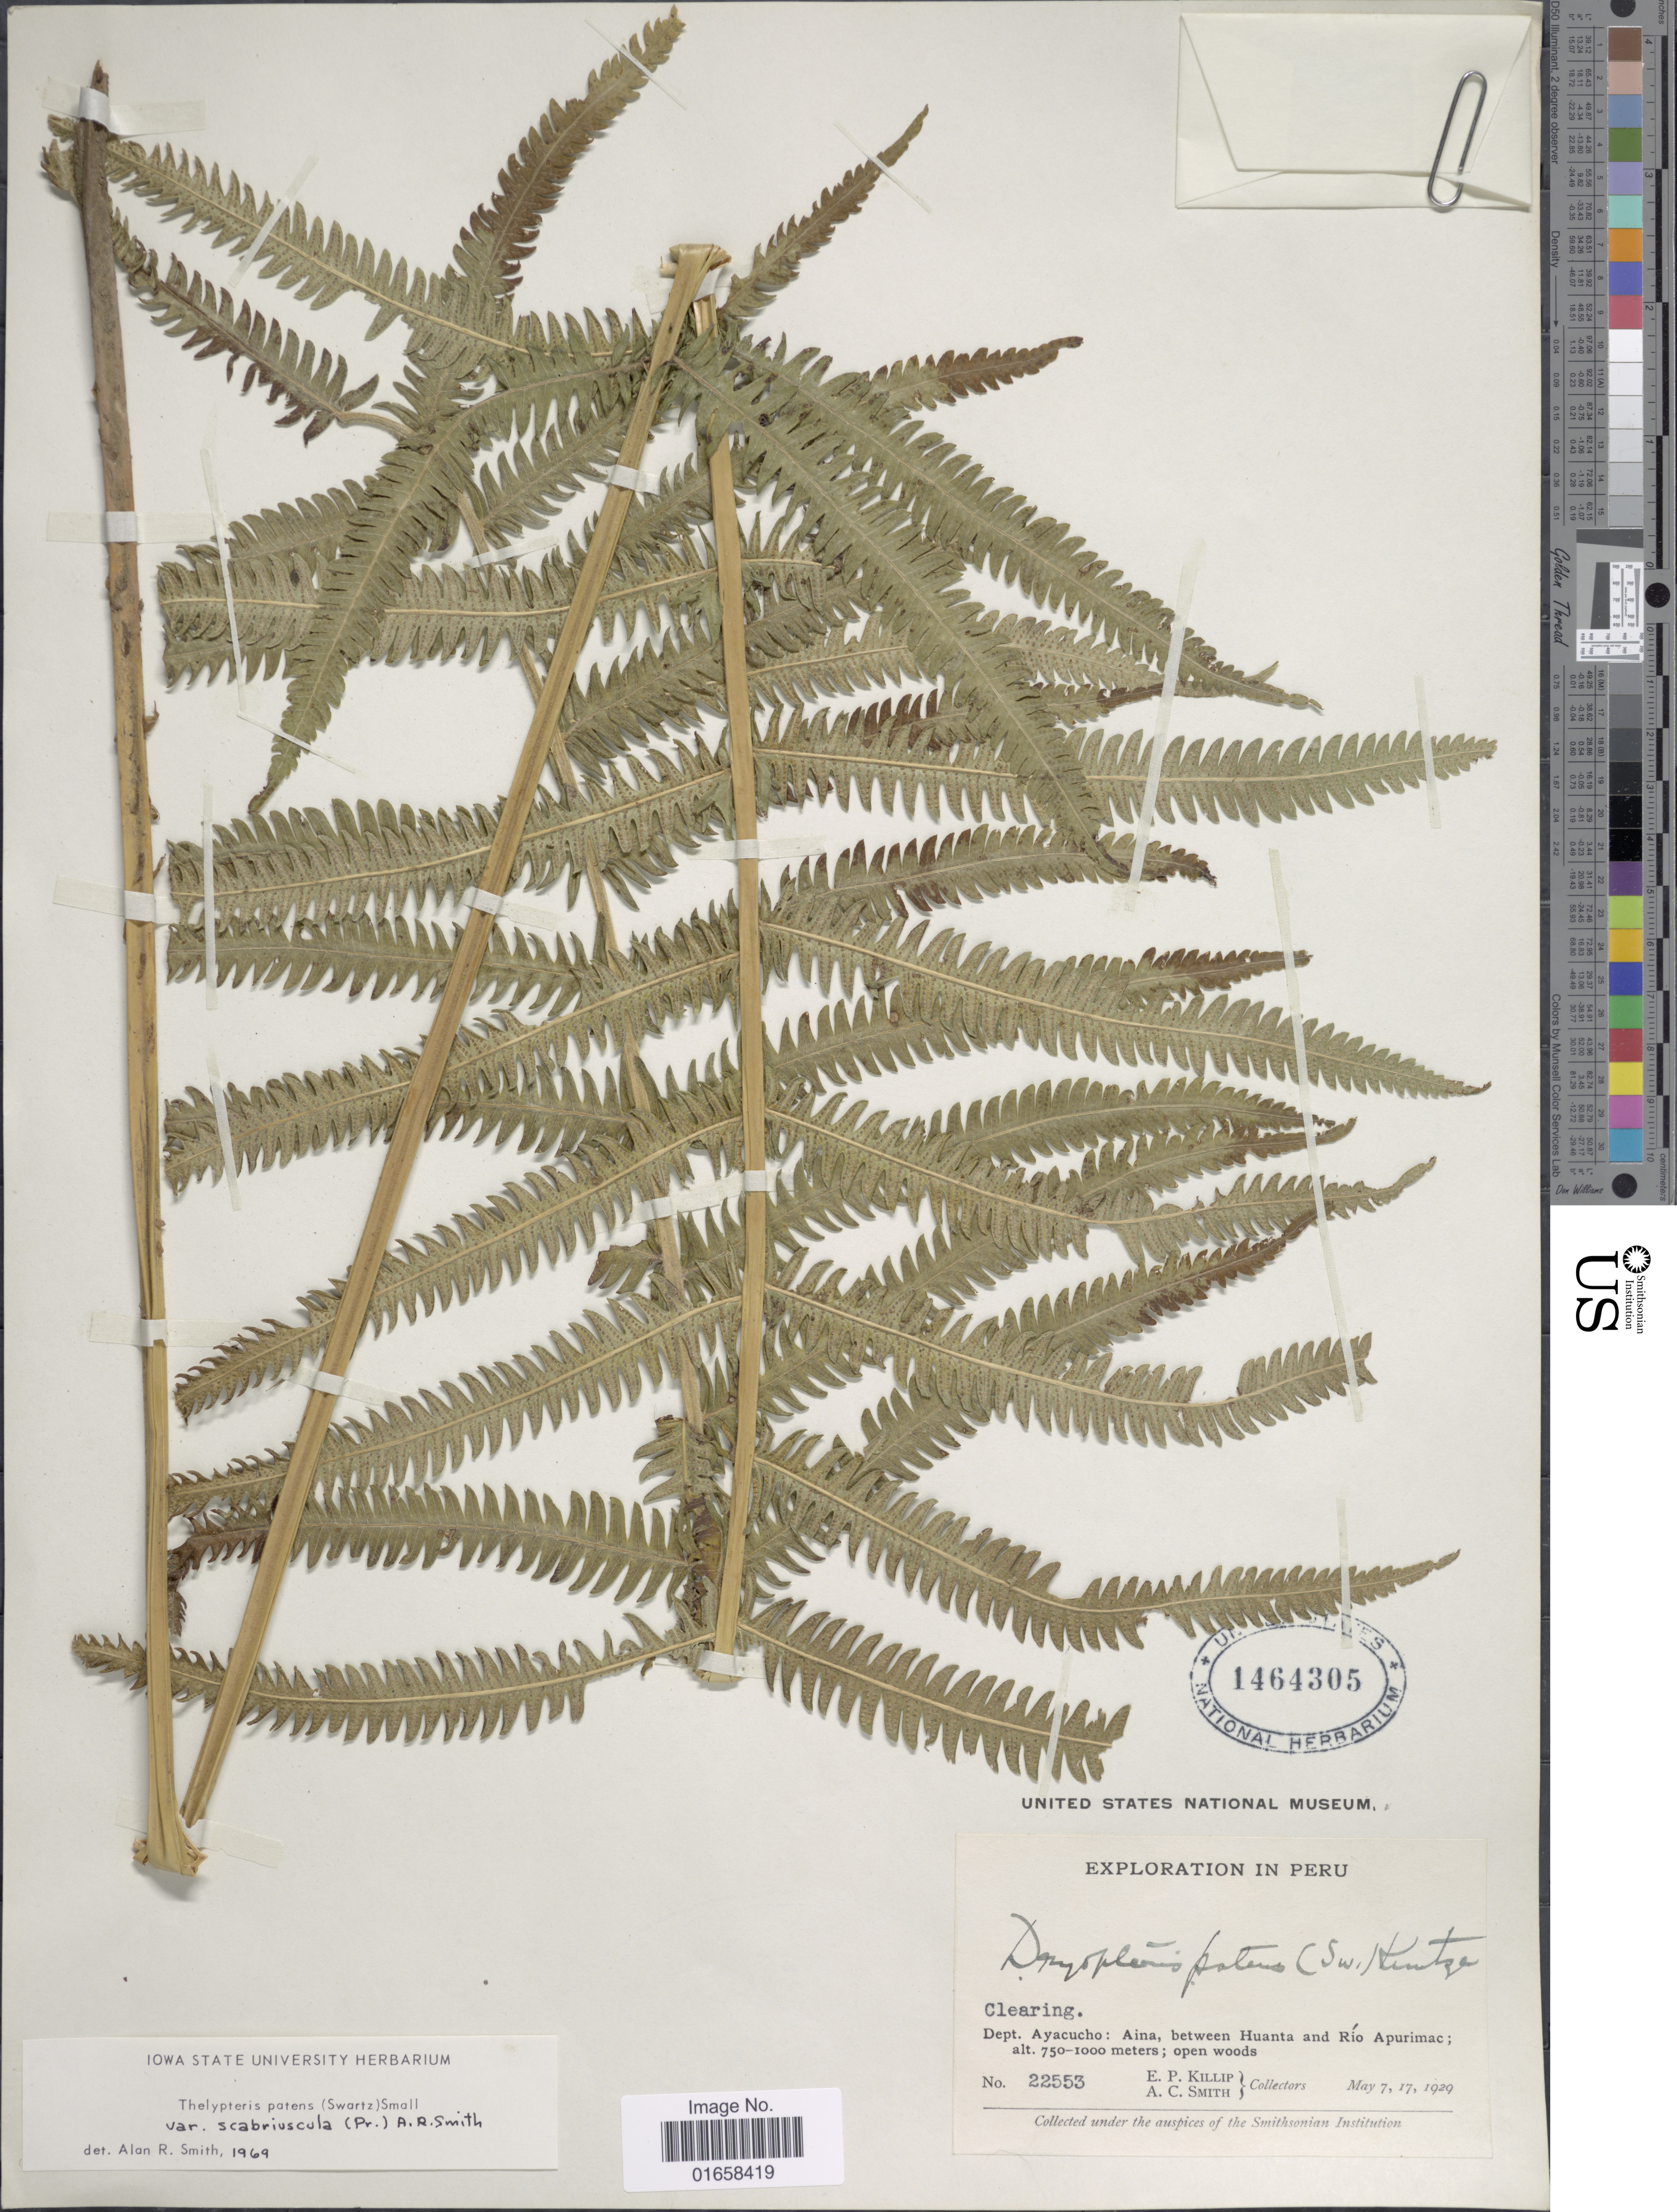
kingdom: Plantae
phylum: Tracheophyta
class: Polypodiopsida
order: Polypodiales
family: Thelypteridaceae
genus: Christella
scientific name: Christella patens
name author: (Sw.) Holttum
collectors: E. P. Killip & A. C. Smith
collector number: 22553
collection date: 1929-05-07/1929-05-17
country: Peru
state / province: Ayacucho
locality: Dept. Ayacucho: Aina, between Huanta and Río Apurimac.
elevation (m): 750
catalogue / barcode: US 1464305